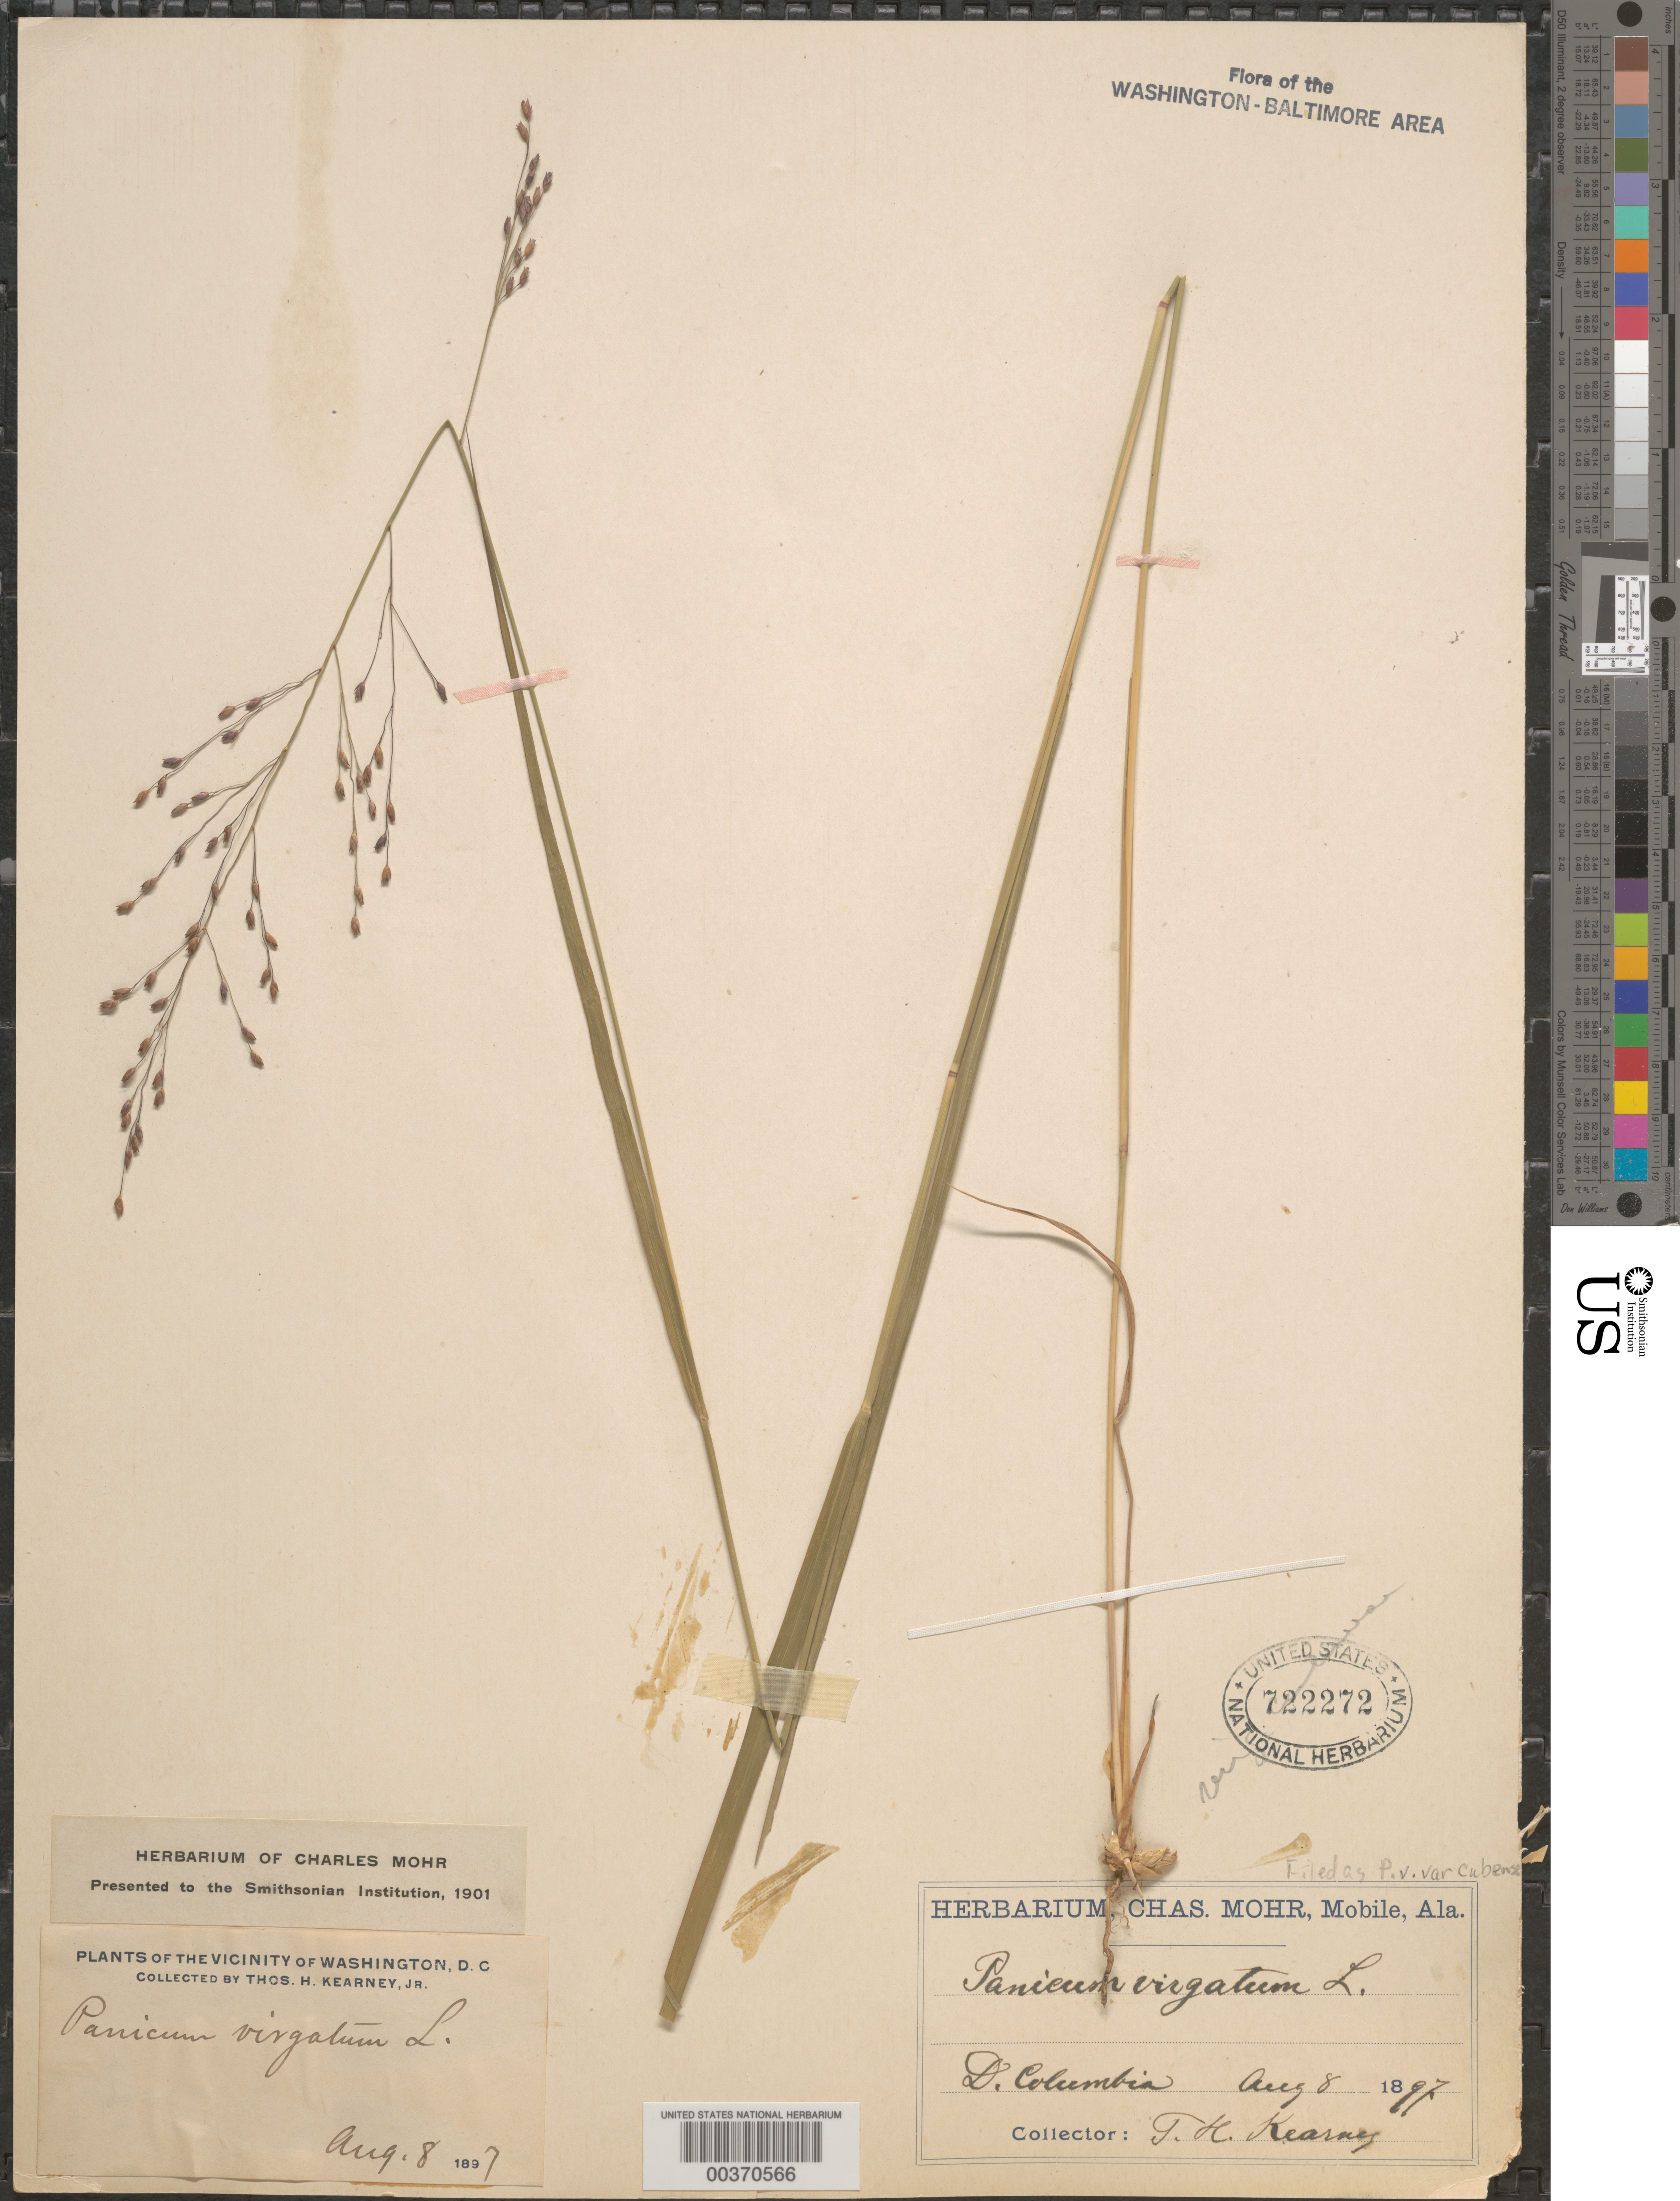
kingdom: Plantae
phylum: Tracheophyta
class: Liliopsida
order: Poales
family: Poaceae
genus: Panicum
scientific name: Panicum virgatum var. cubense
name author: Griseb.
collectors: T. H. Kearney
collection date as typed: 08 Aug 1897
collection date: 1897-08-08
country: United States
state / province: District of Columbia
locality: Washington DC area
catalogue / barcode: US 722272